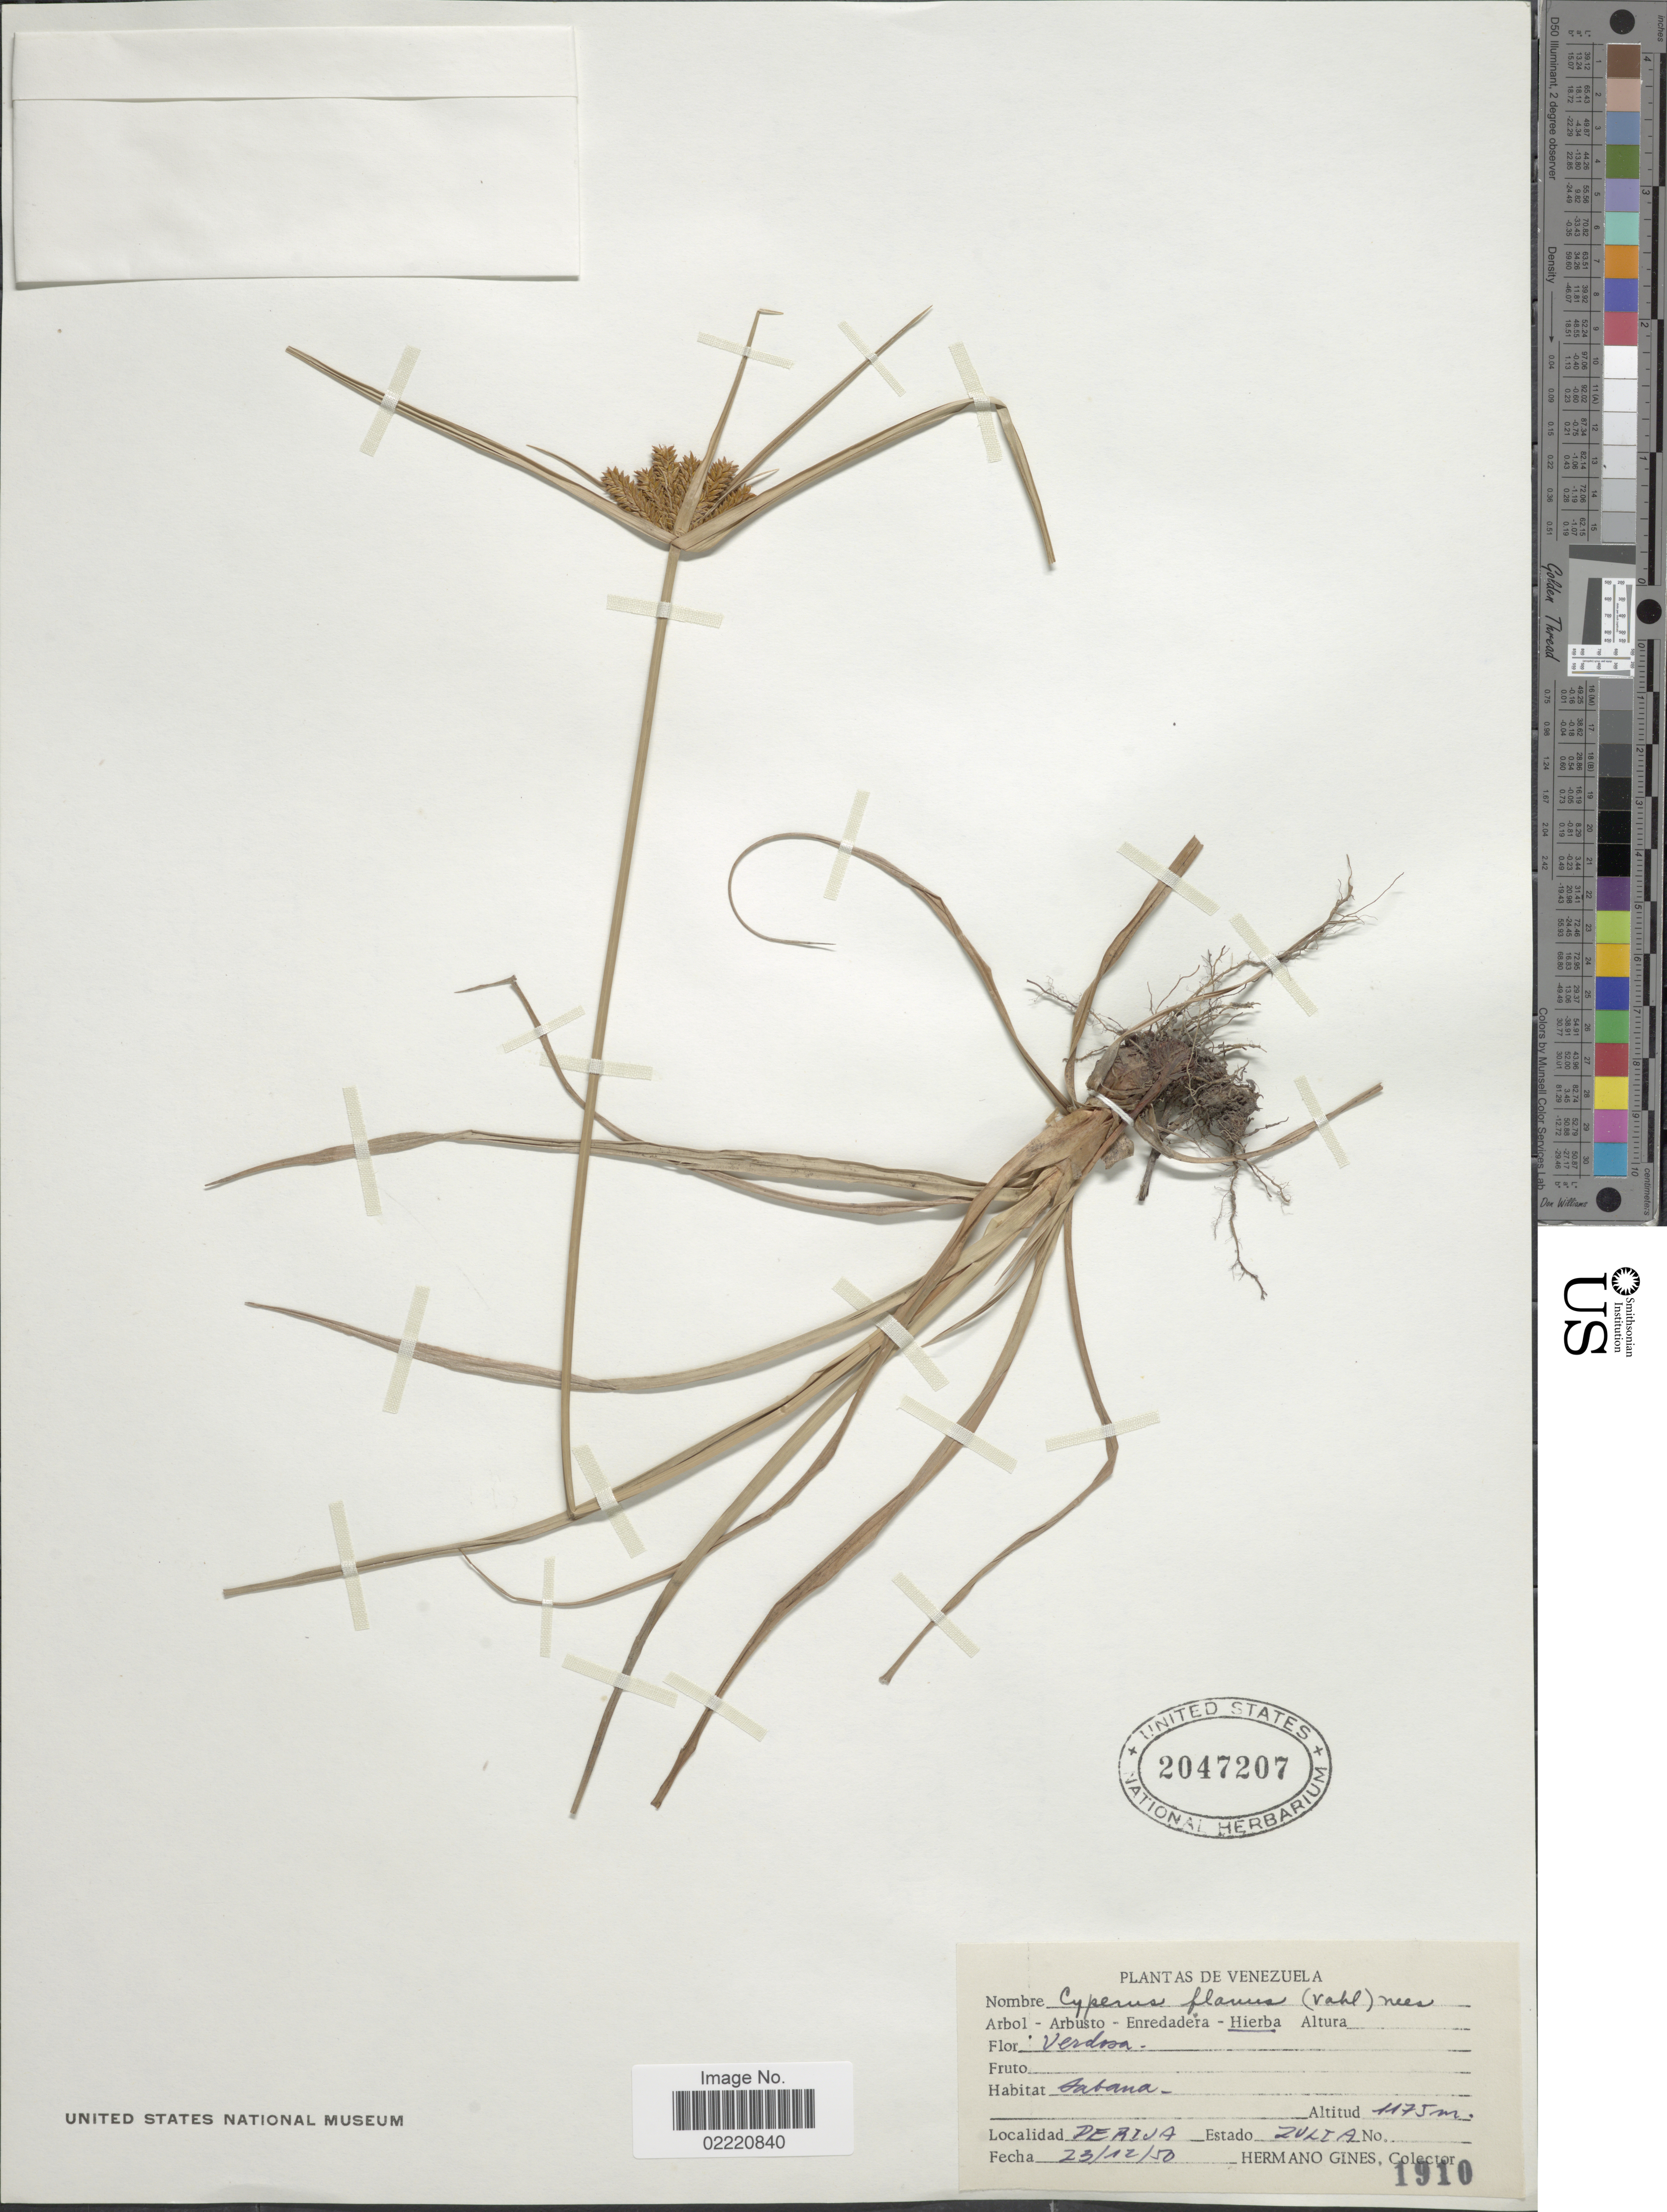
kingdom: Plantae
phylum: Tracheophyta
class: Liliopsida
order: Poales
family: Cyperaceae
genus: Cyperus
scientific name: Cyperus aggregatus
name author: (Willd.) Endl.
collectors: Bro. Gines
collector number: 1910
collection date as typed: Transcribed d/m/y: 23/12/50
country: Venezuela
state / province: Zulia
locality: Perija, sabana [savannah]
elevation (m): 1175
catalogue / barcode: US 2047207